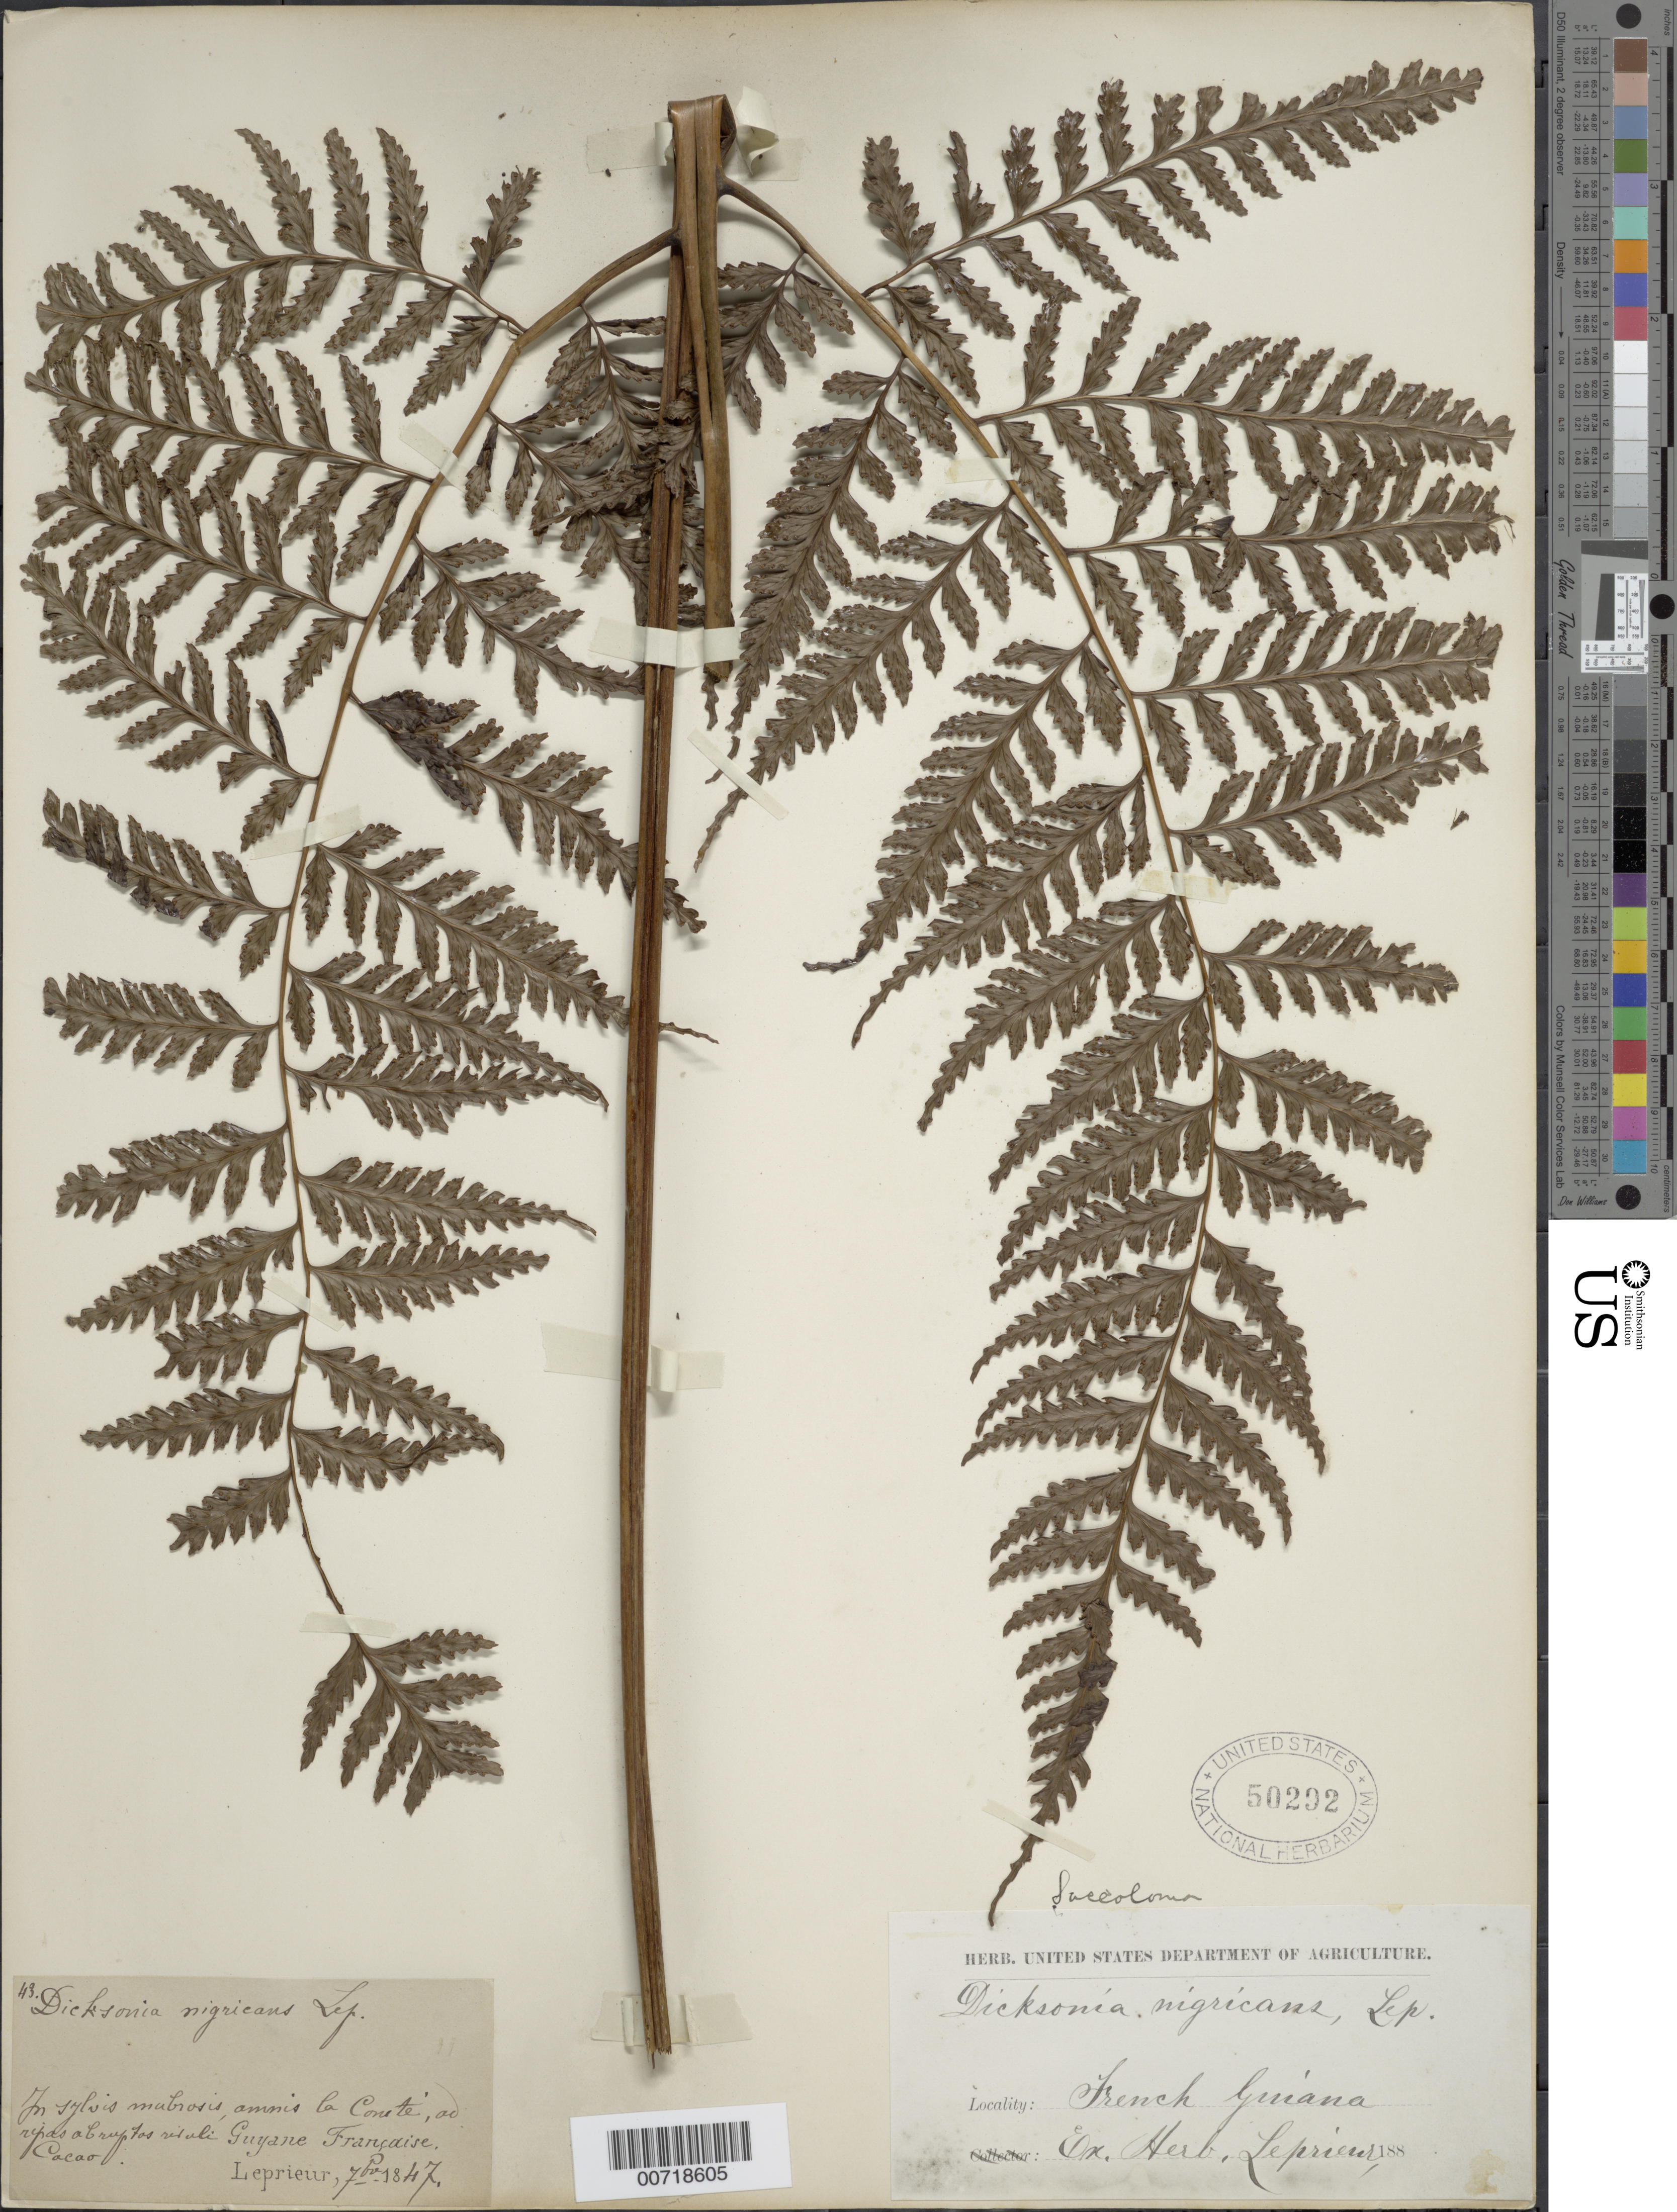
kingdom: Plantae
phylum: Tracheophyta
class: Polypodiopsida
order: Polypodiales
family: Saccolomataceae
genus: Saccoloma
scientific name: Saccoloma inaequale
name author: (Kunze) Mett.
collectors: F. M. R. Leprieur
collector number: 43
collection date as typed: July 1847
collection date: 1847-07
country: French Guiana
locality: Cacao Village, sur la Rivière Comté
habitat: Sylvis nubrosis amnis la Comet, ad ripas abruptos rivuli Cacao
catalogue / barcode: US 50292